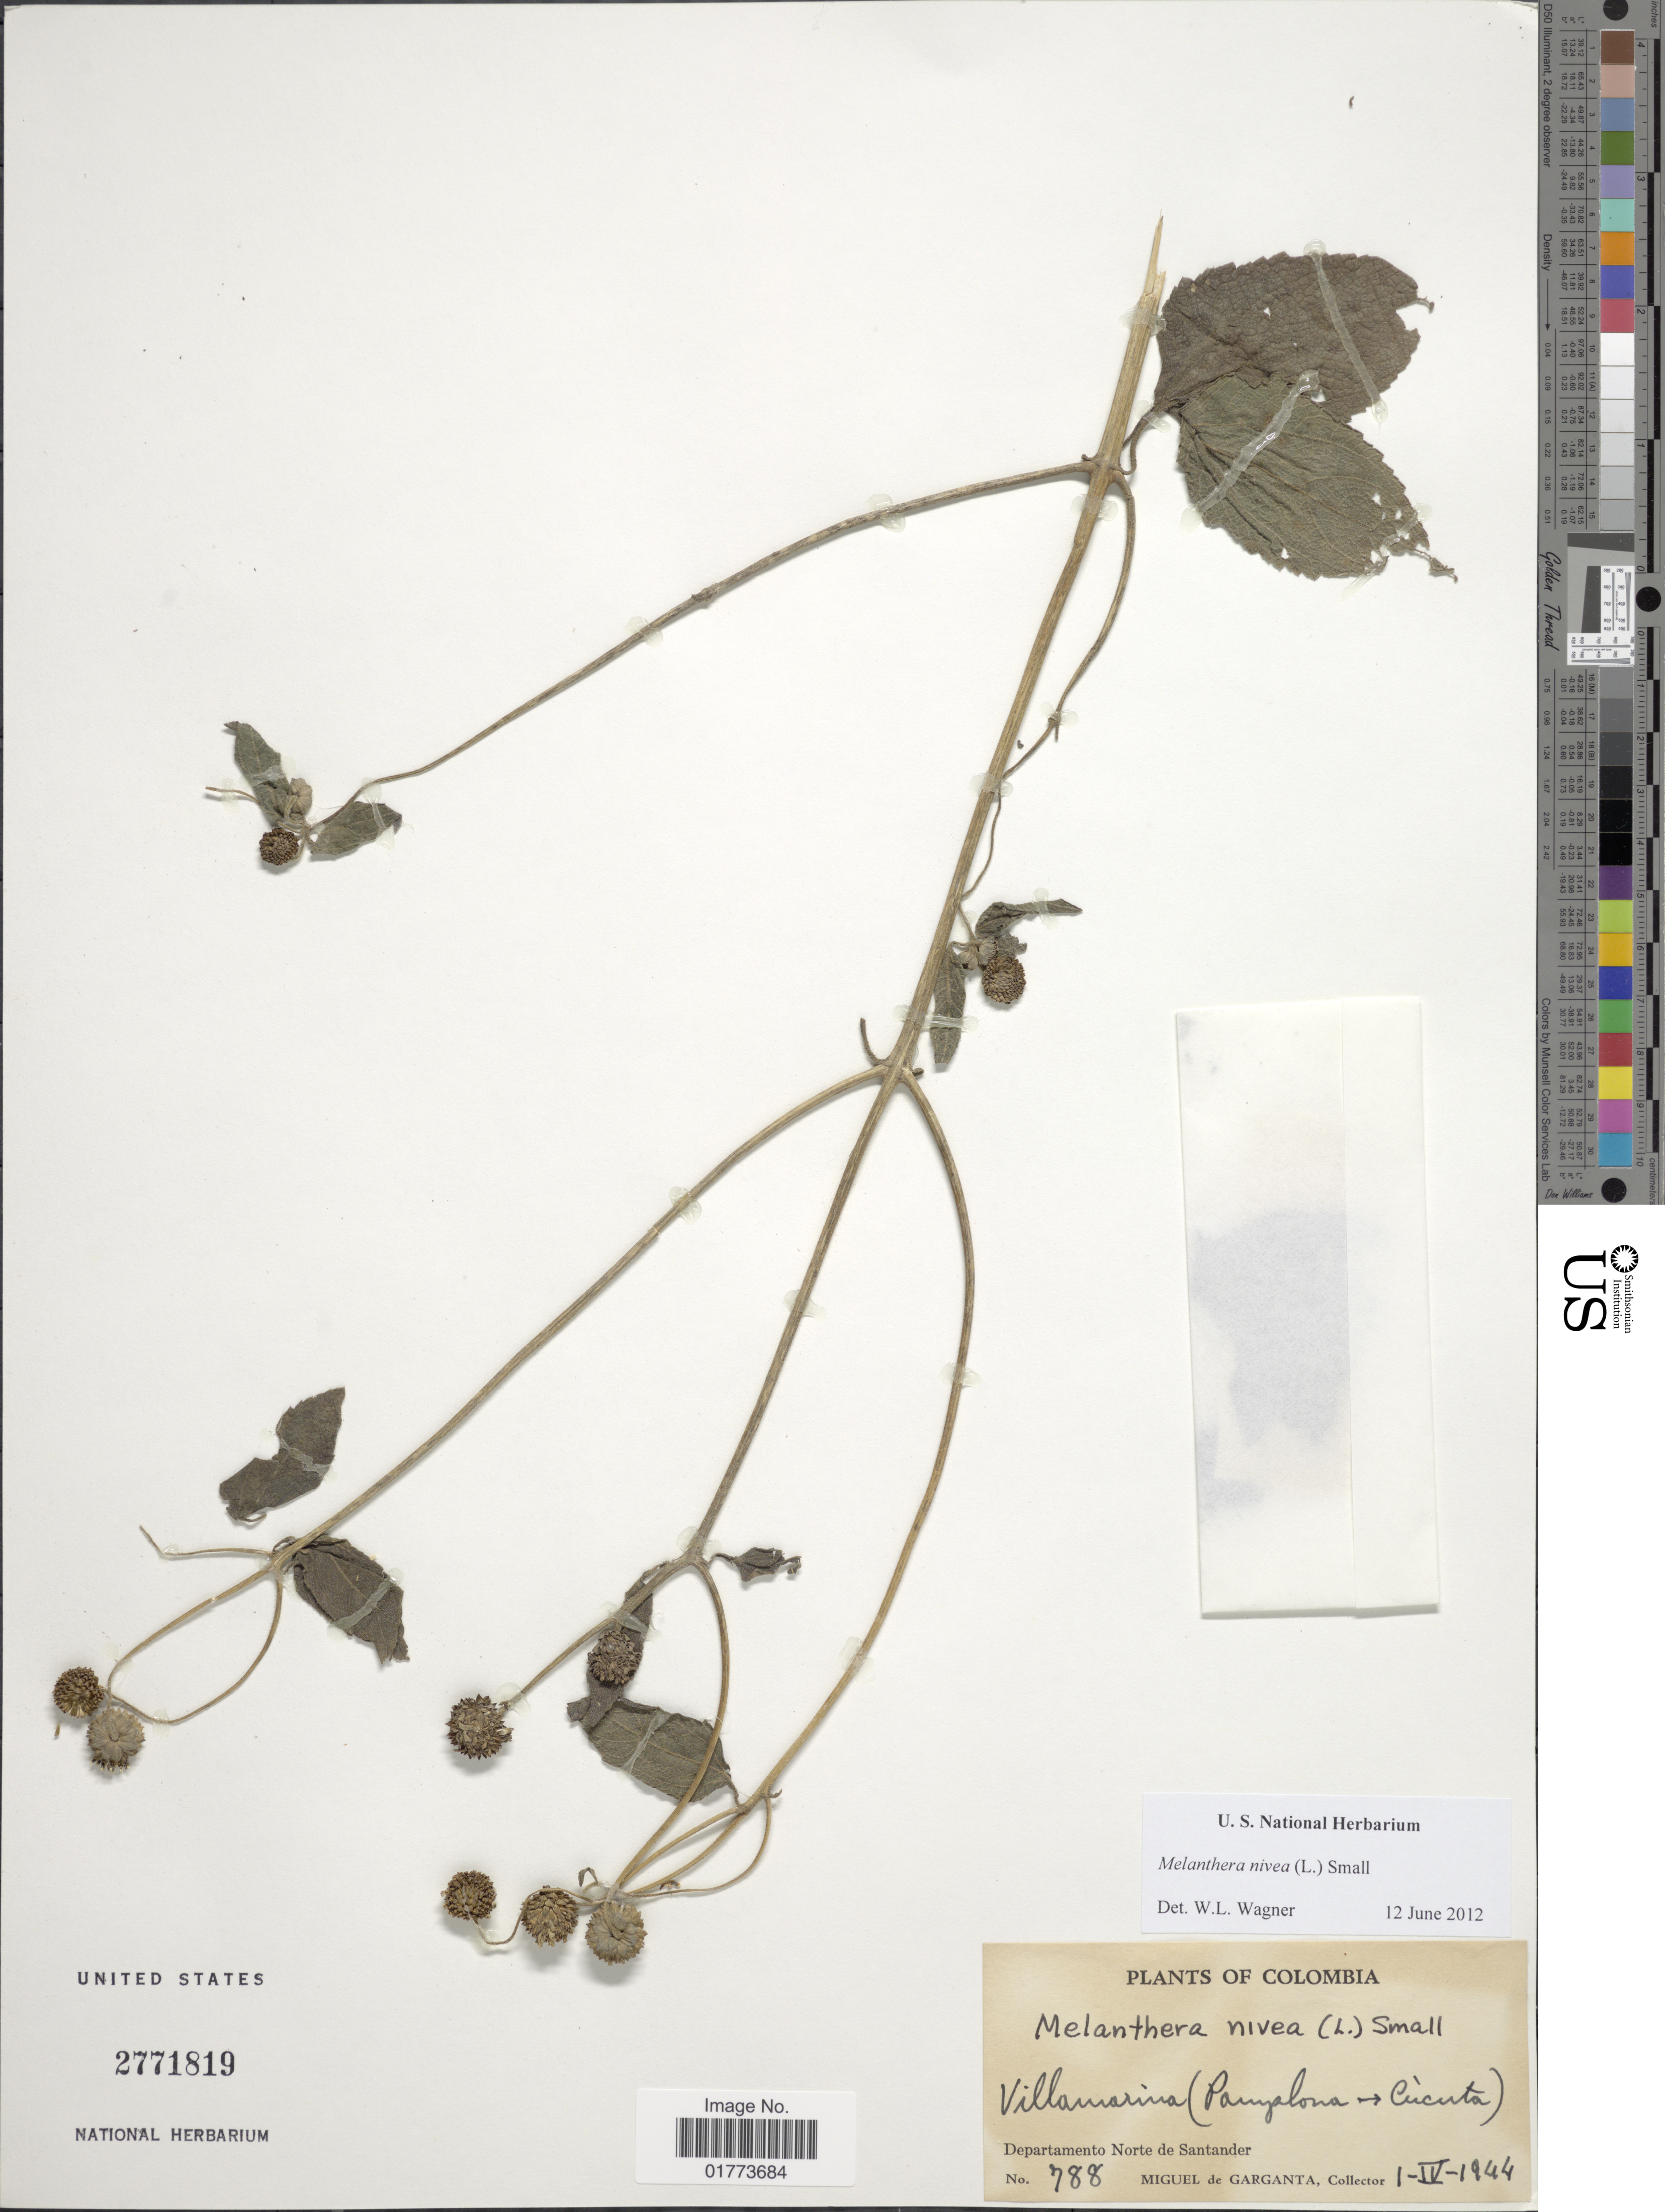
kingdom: Plantae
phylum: Tracheophyta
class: Magnoliopsida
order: Asterales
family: Asteraceae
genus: Melanthera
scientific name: Melanthera nivea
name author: (L.) Small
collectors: M. Garganta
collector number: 788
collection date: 1944-04-01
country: Colombia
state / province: Norte de Santander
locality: Departamento Norte de Santander. Villamarina (Panyalona-Cucuta)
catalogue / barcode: US 2771819